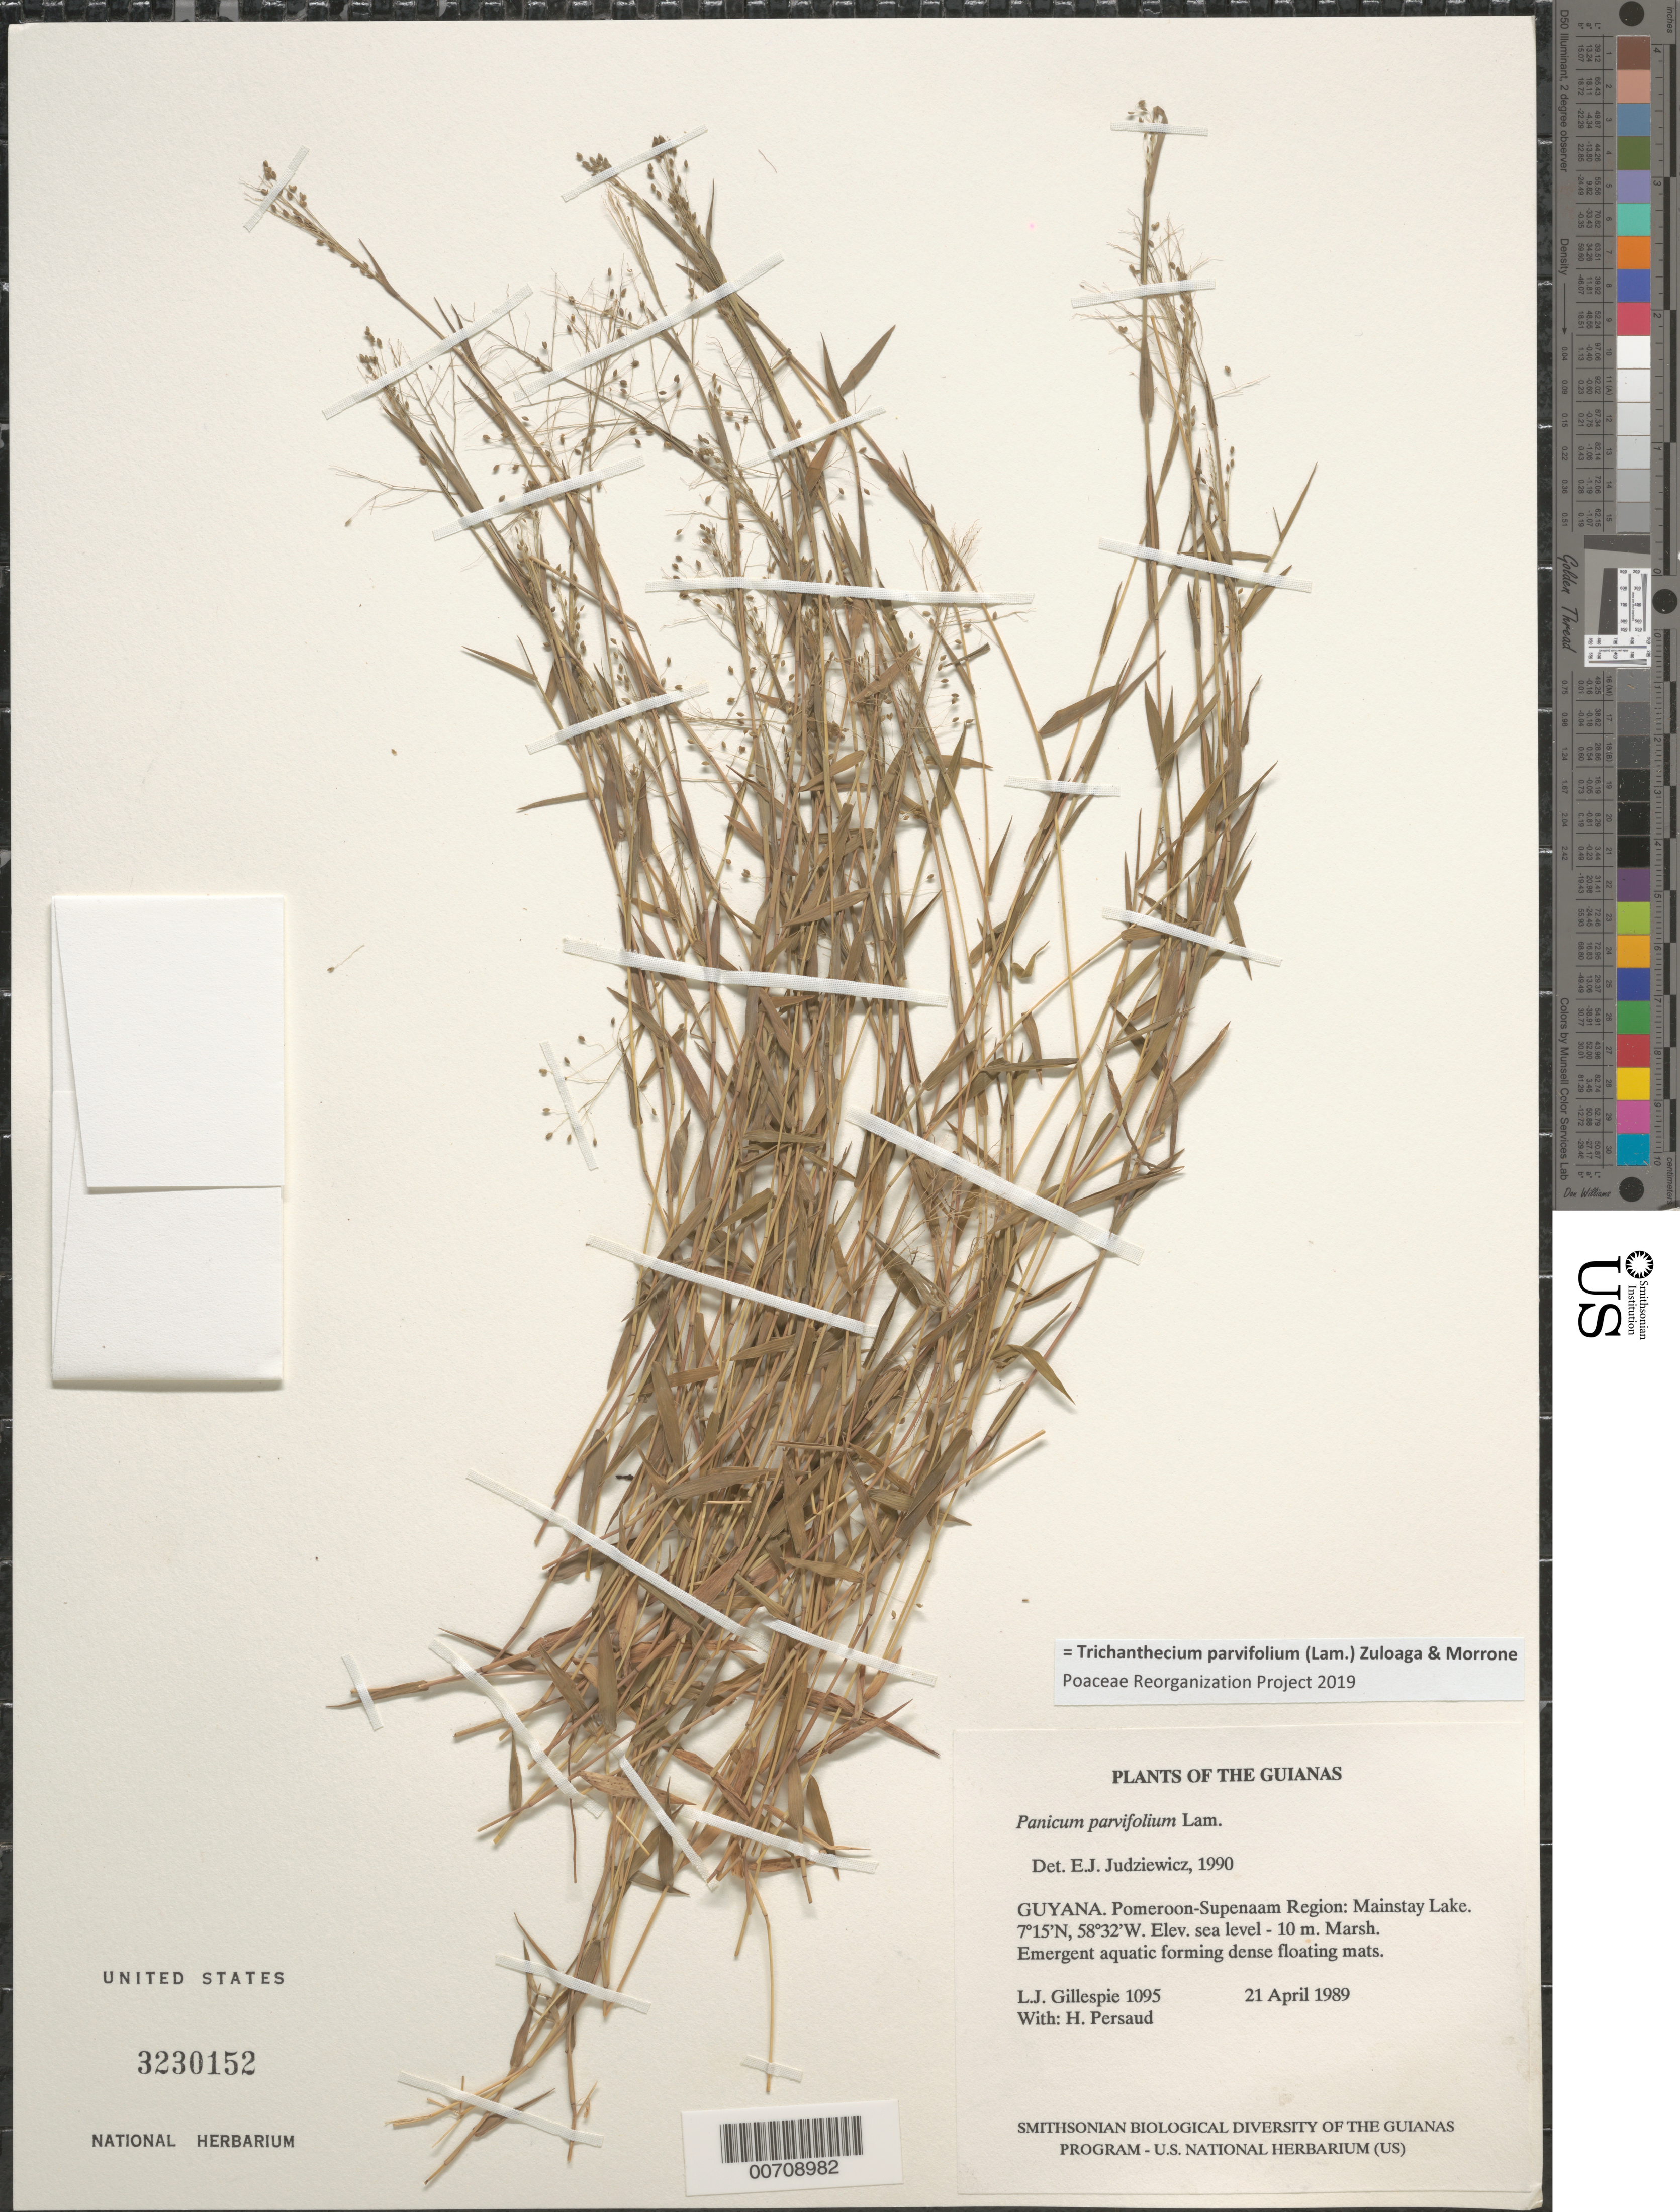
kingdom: Plantae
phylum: Tracheophyta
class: Liliopsida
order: Poales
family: Poaceae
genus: Trichanthecium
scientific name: Trichanthecium parvifolium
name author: (Lam.) Zuloaga & Morrone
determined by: Poaceae Reorganization Project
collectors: L. J. Gillespie & H. Persaud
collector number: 1095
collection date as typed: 21 April 1989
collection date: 1989-04-21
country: Guyana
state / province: Pomeroon-Supenaam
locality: Mainstay Lake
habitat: Marsh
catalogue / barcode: US 3230152